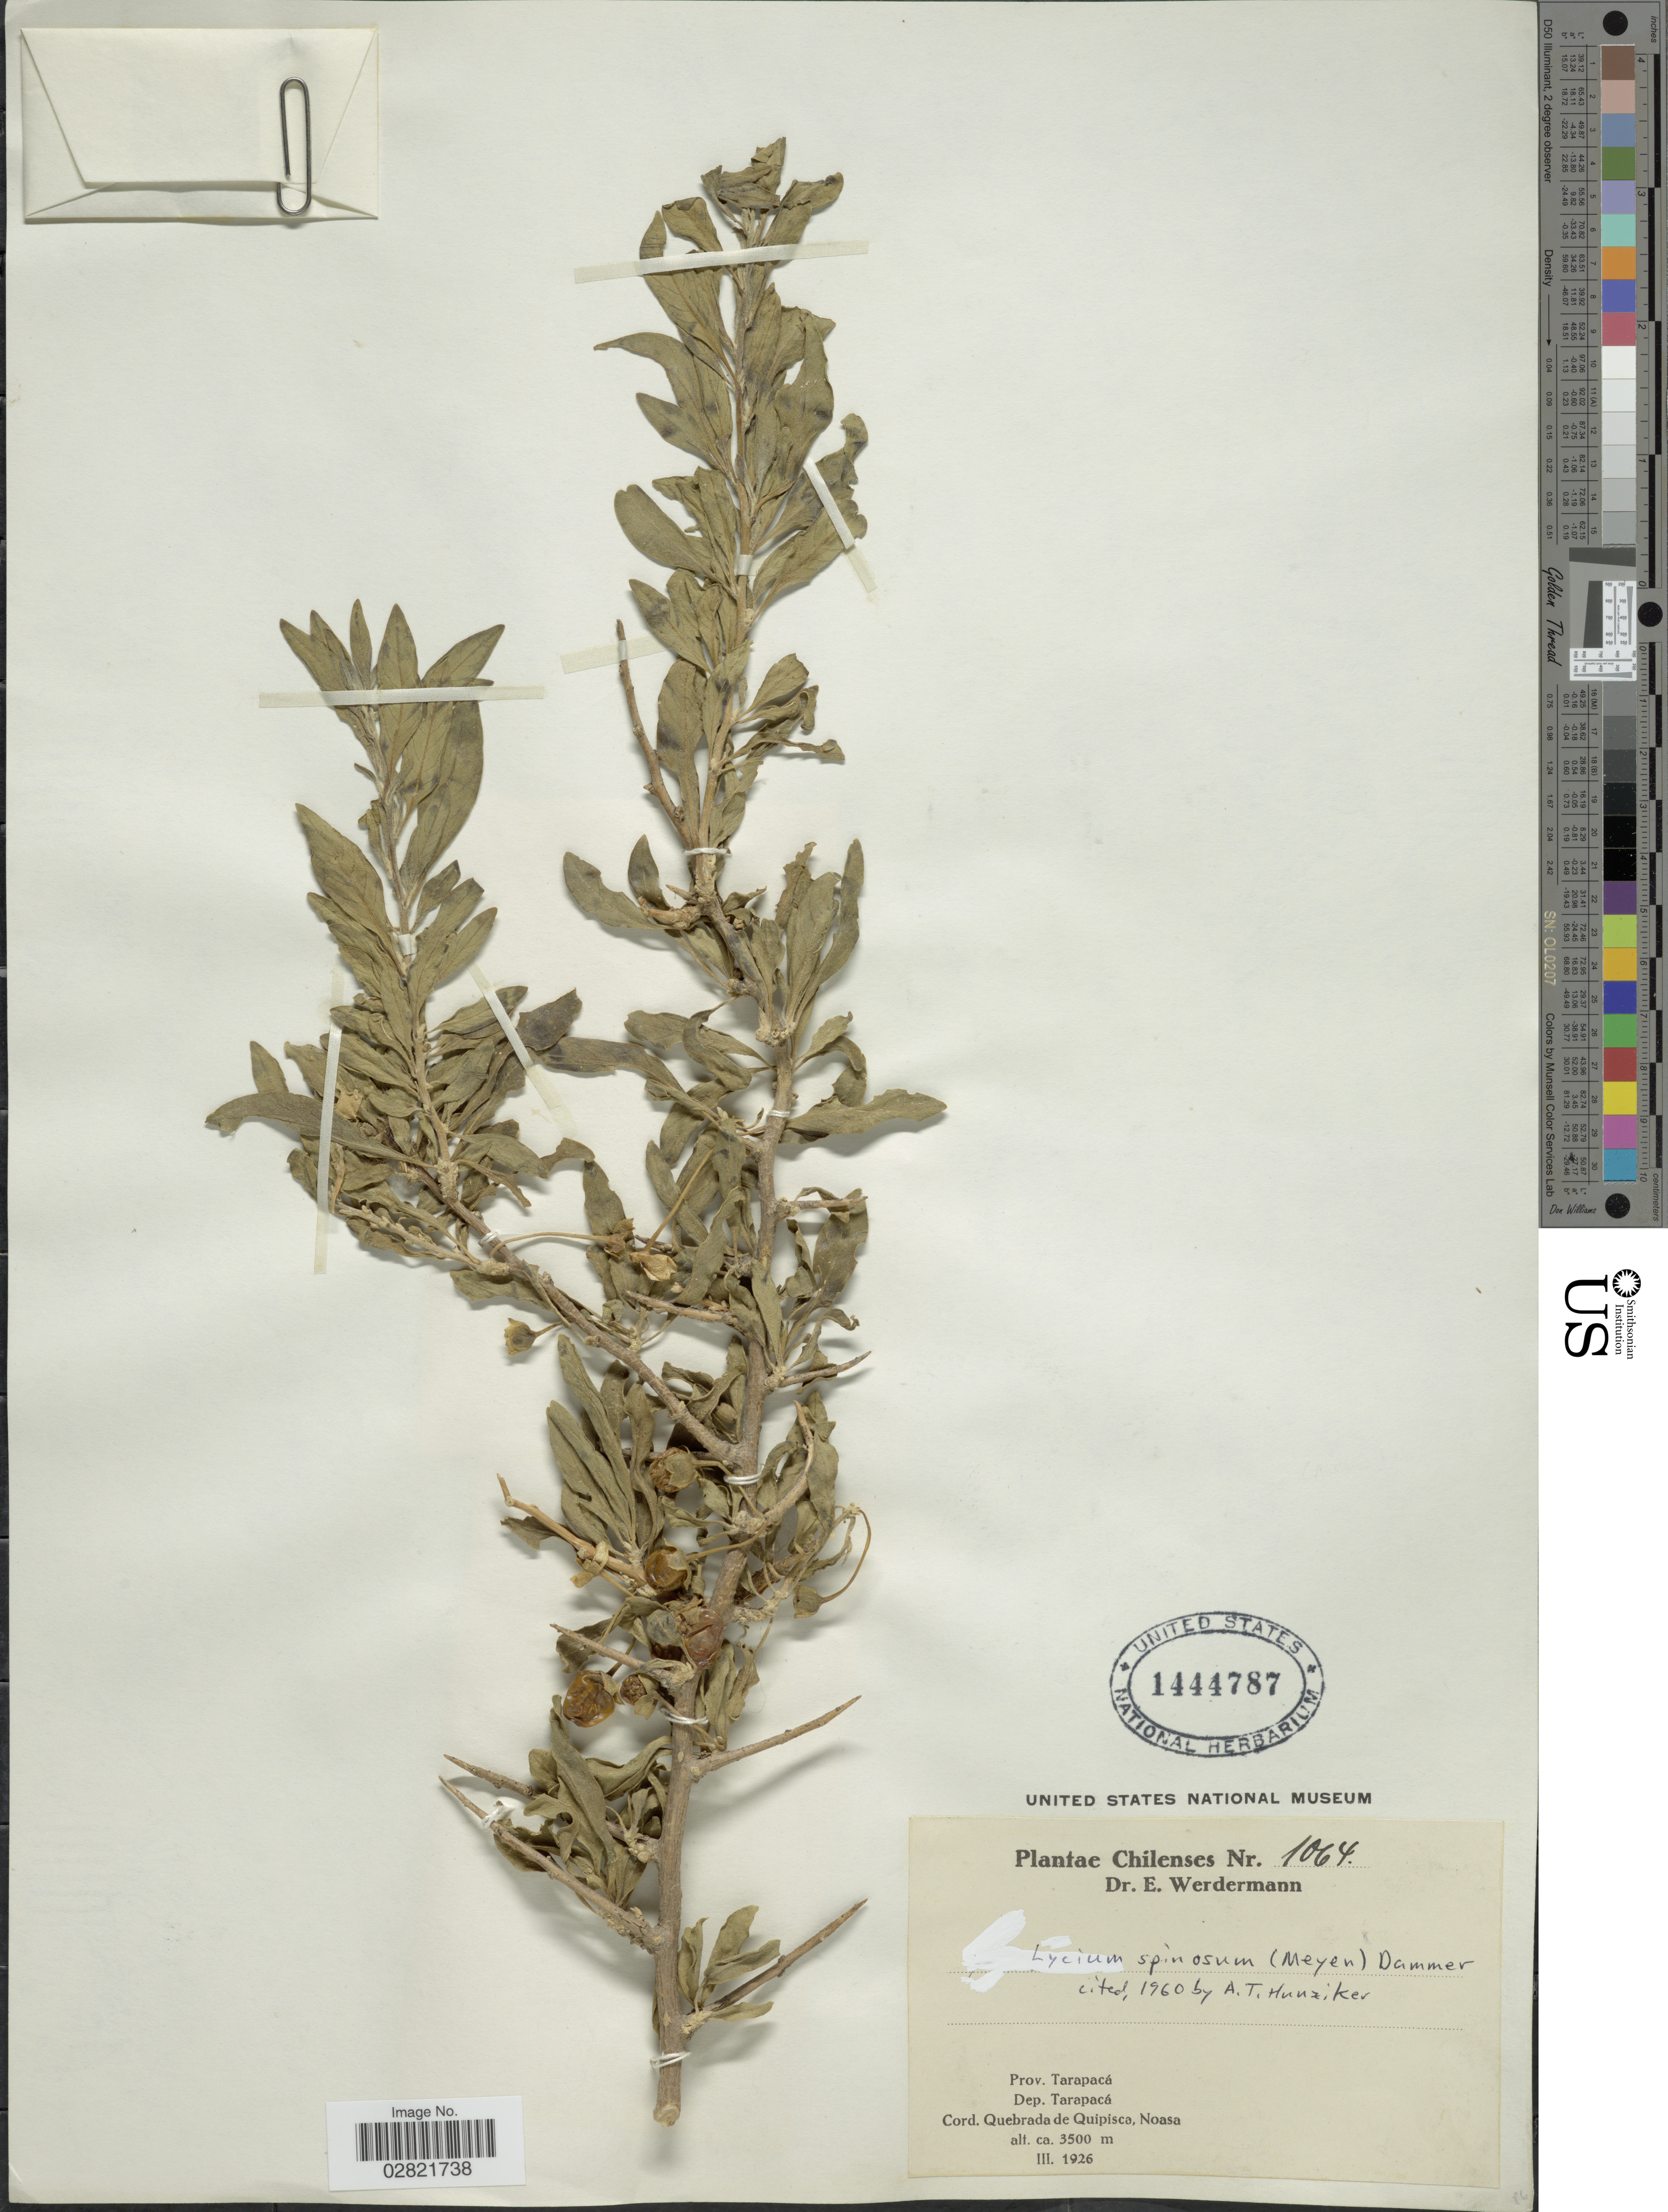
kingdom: Plantae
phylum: Tracheophyta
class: Magnoliopsida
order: Solanales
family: Solanaceae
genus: Dunalia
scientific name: Dunalia spinosa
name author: (Meyen) Dammer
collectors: E. Werdermann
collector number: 1064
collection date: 1926-03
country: Chile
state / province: Tarapacá (I)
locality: Dep. Tarapacá. Cord. Quebrada de Quipisca, Noasa.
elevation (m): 3500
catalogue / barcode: US 1444787